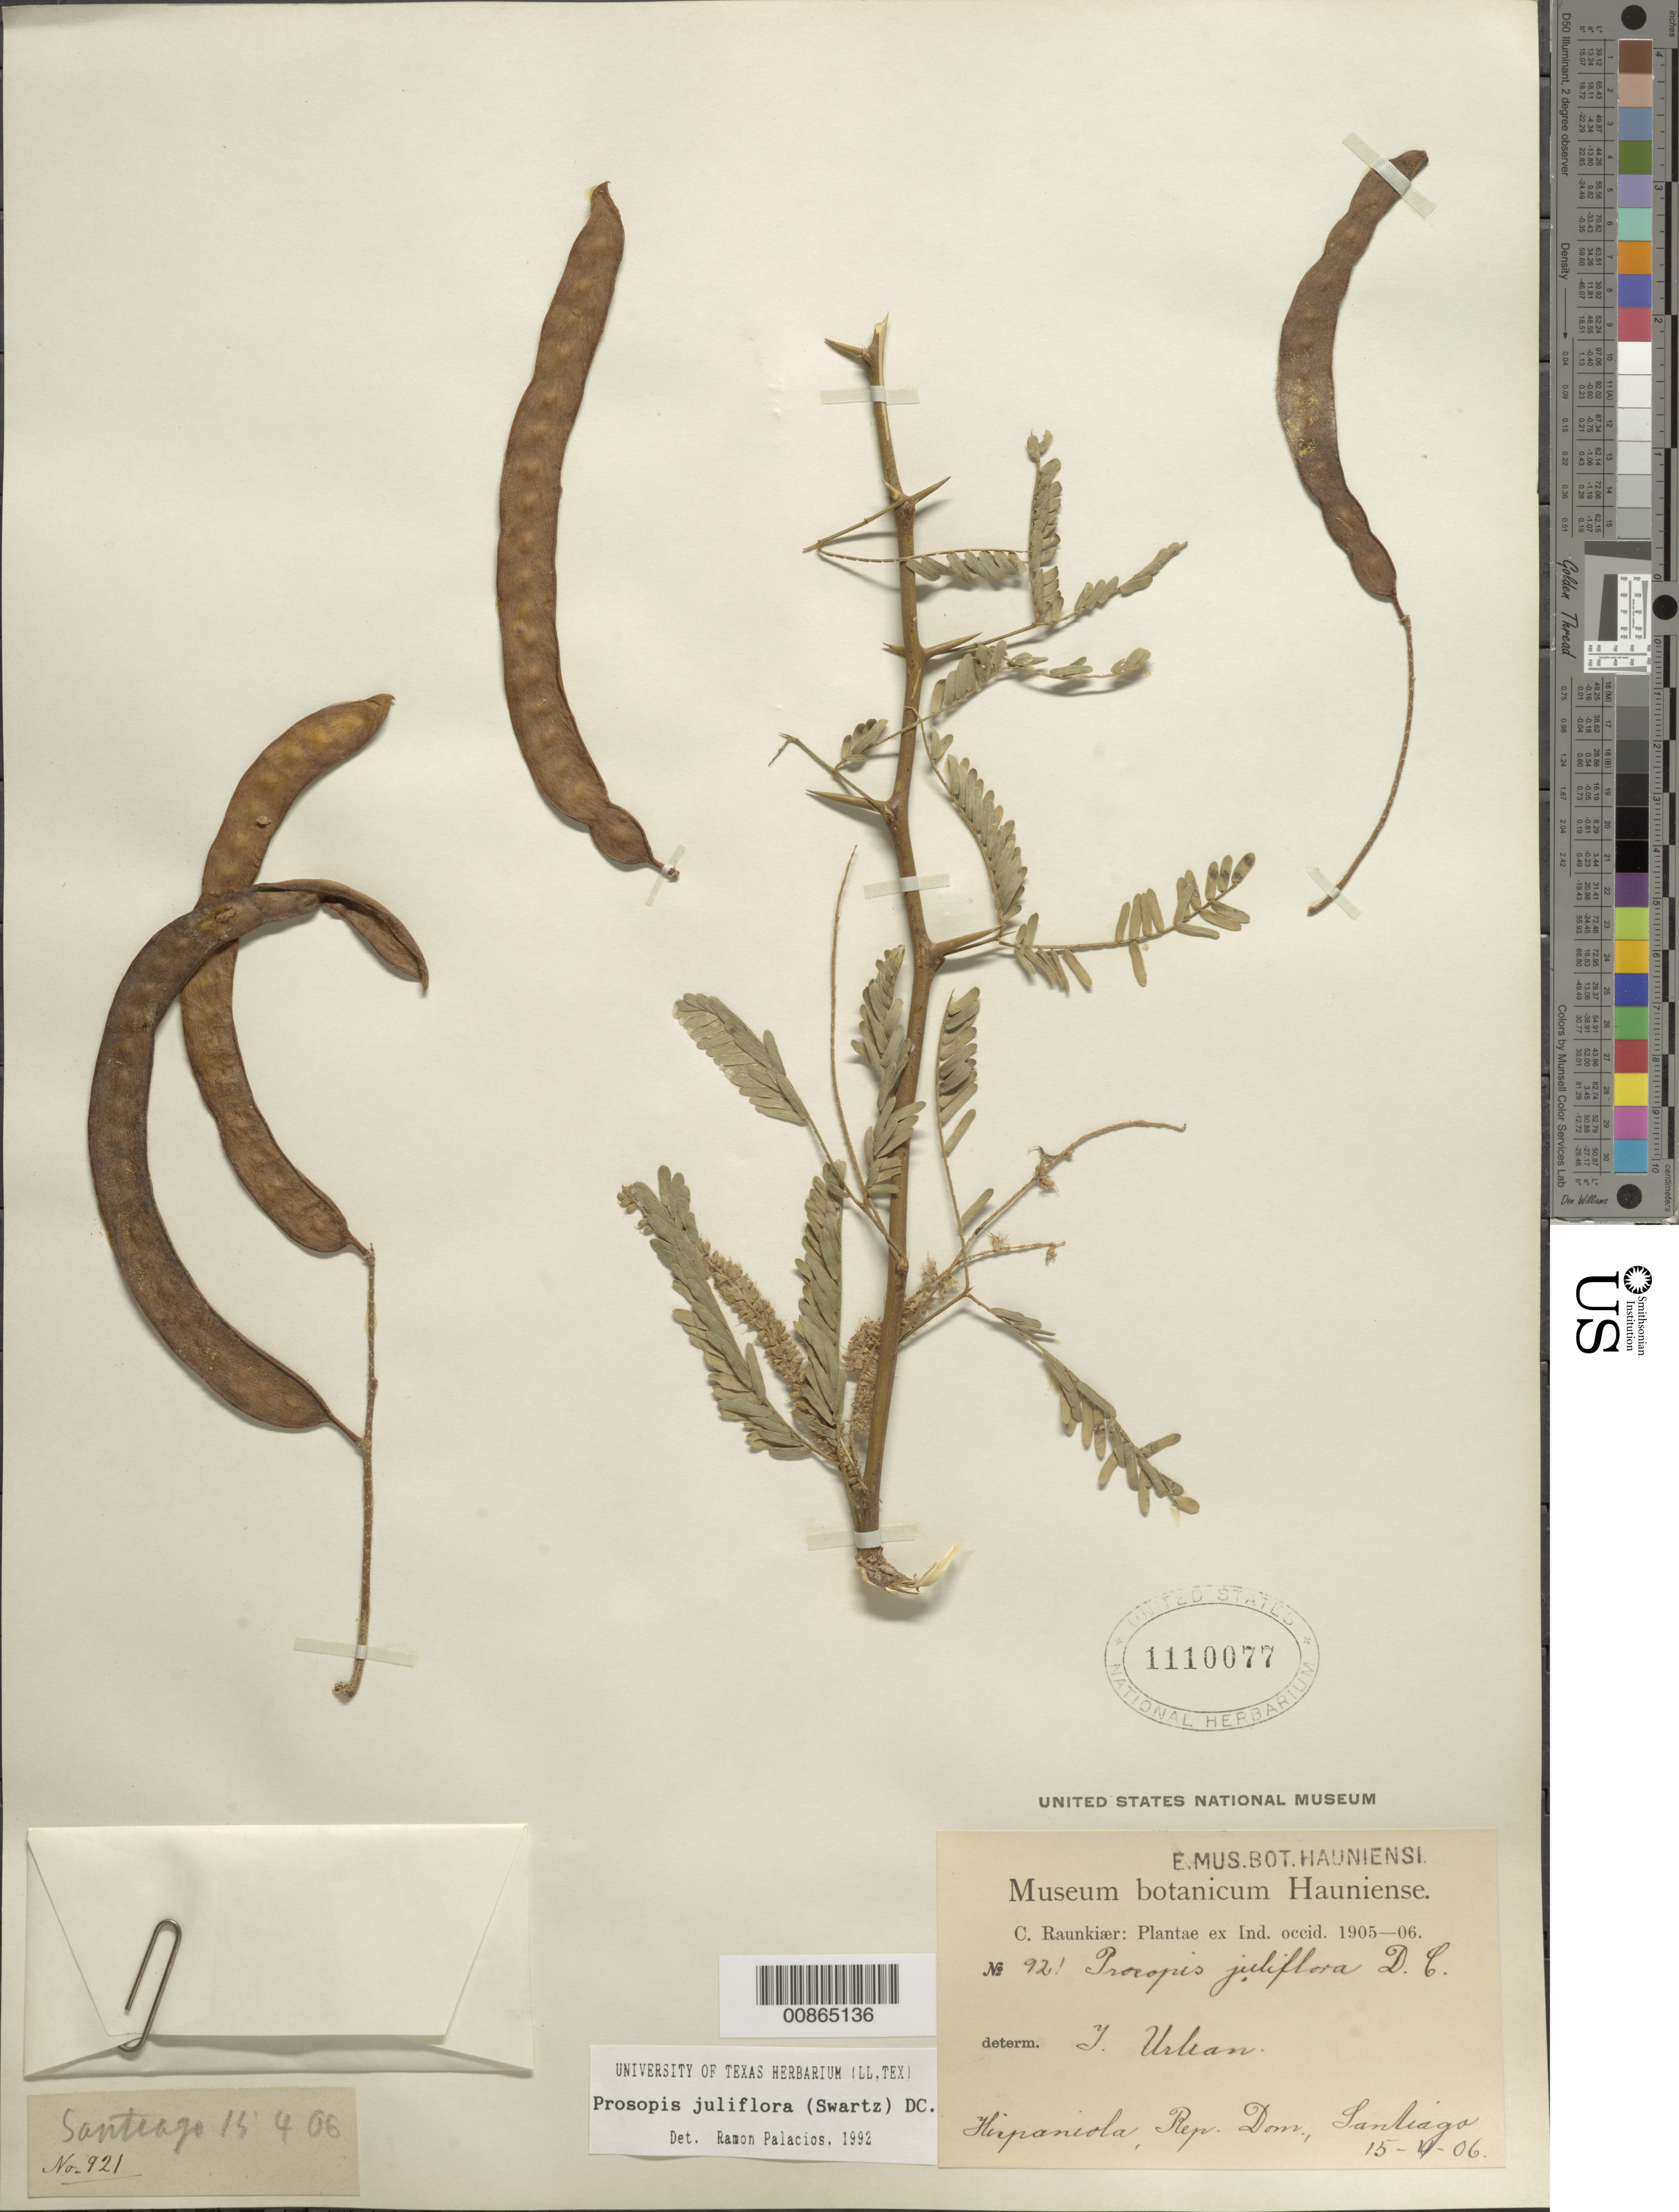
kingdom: Plantae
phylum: Tracheophyta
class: Magnoliopsida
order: Fabales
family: Fabaceae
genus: Neltuma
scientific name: Neltuma juliflora var. juliflora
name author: (Sw.) Raf.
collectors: C. C. Raunkiaer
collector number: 921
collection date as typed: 15 Apr 1906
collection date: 1906-04-15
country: Dominican Republic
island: Hispaniola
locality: Santiago.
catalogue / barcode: US 1110077